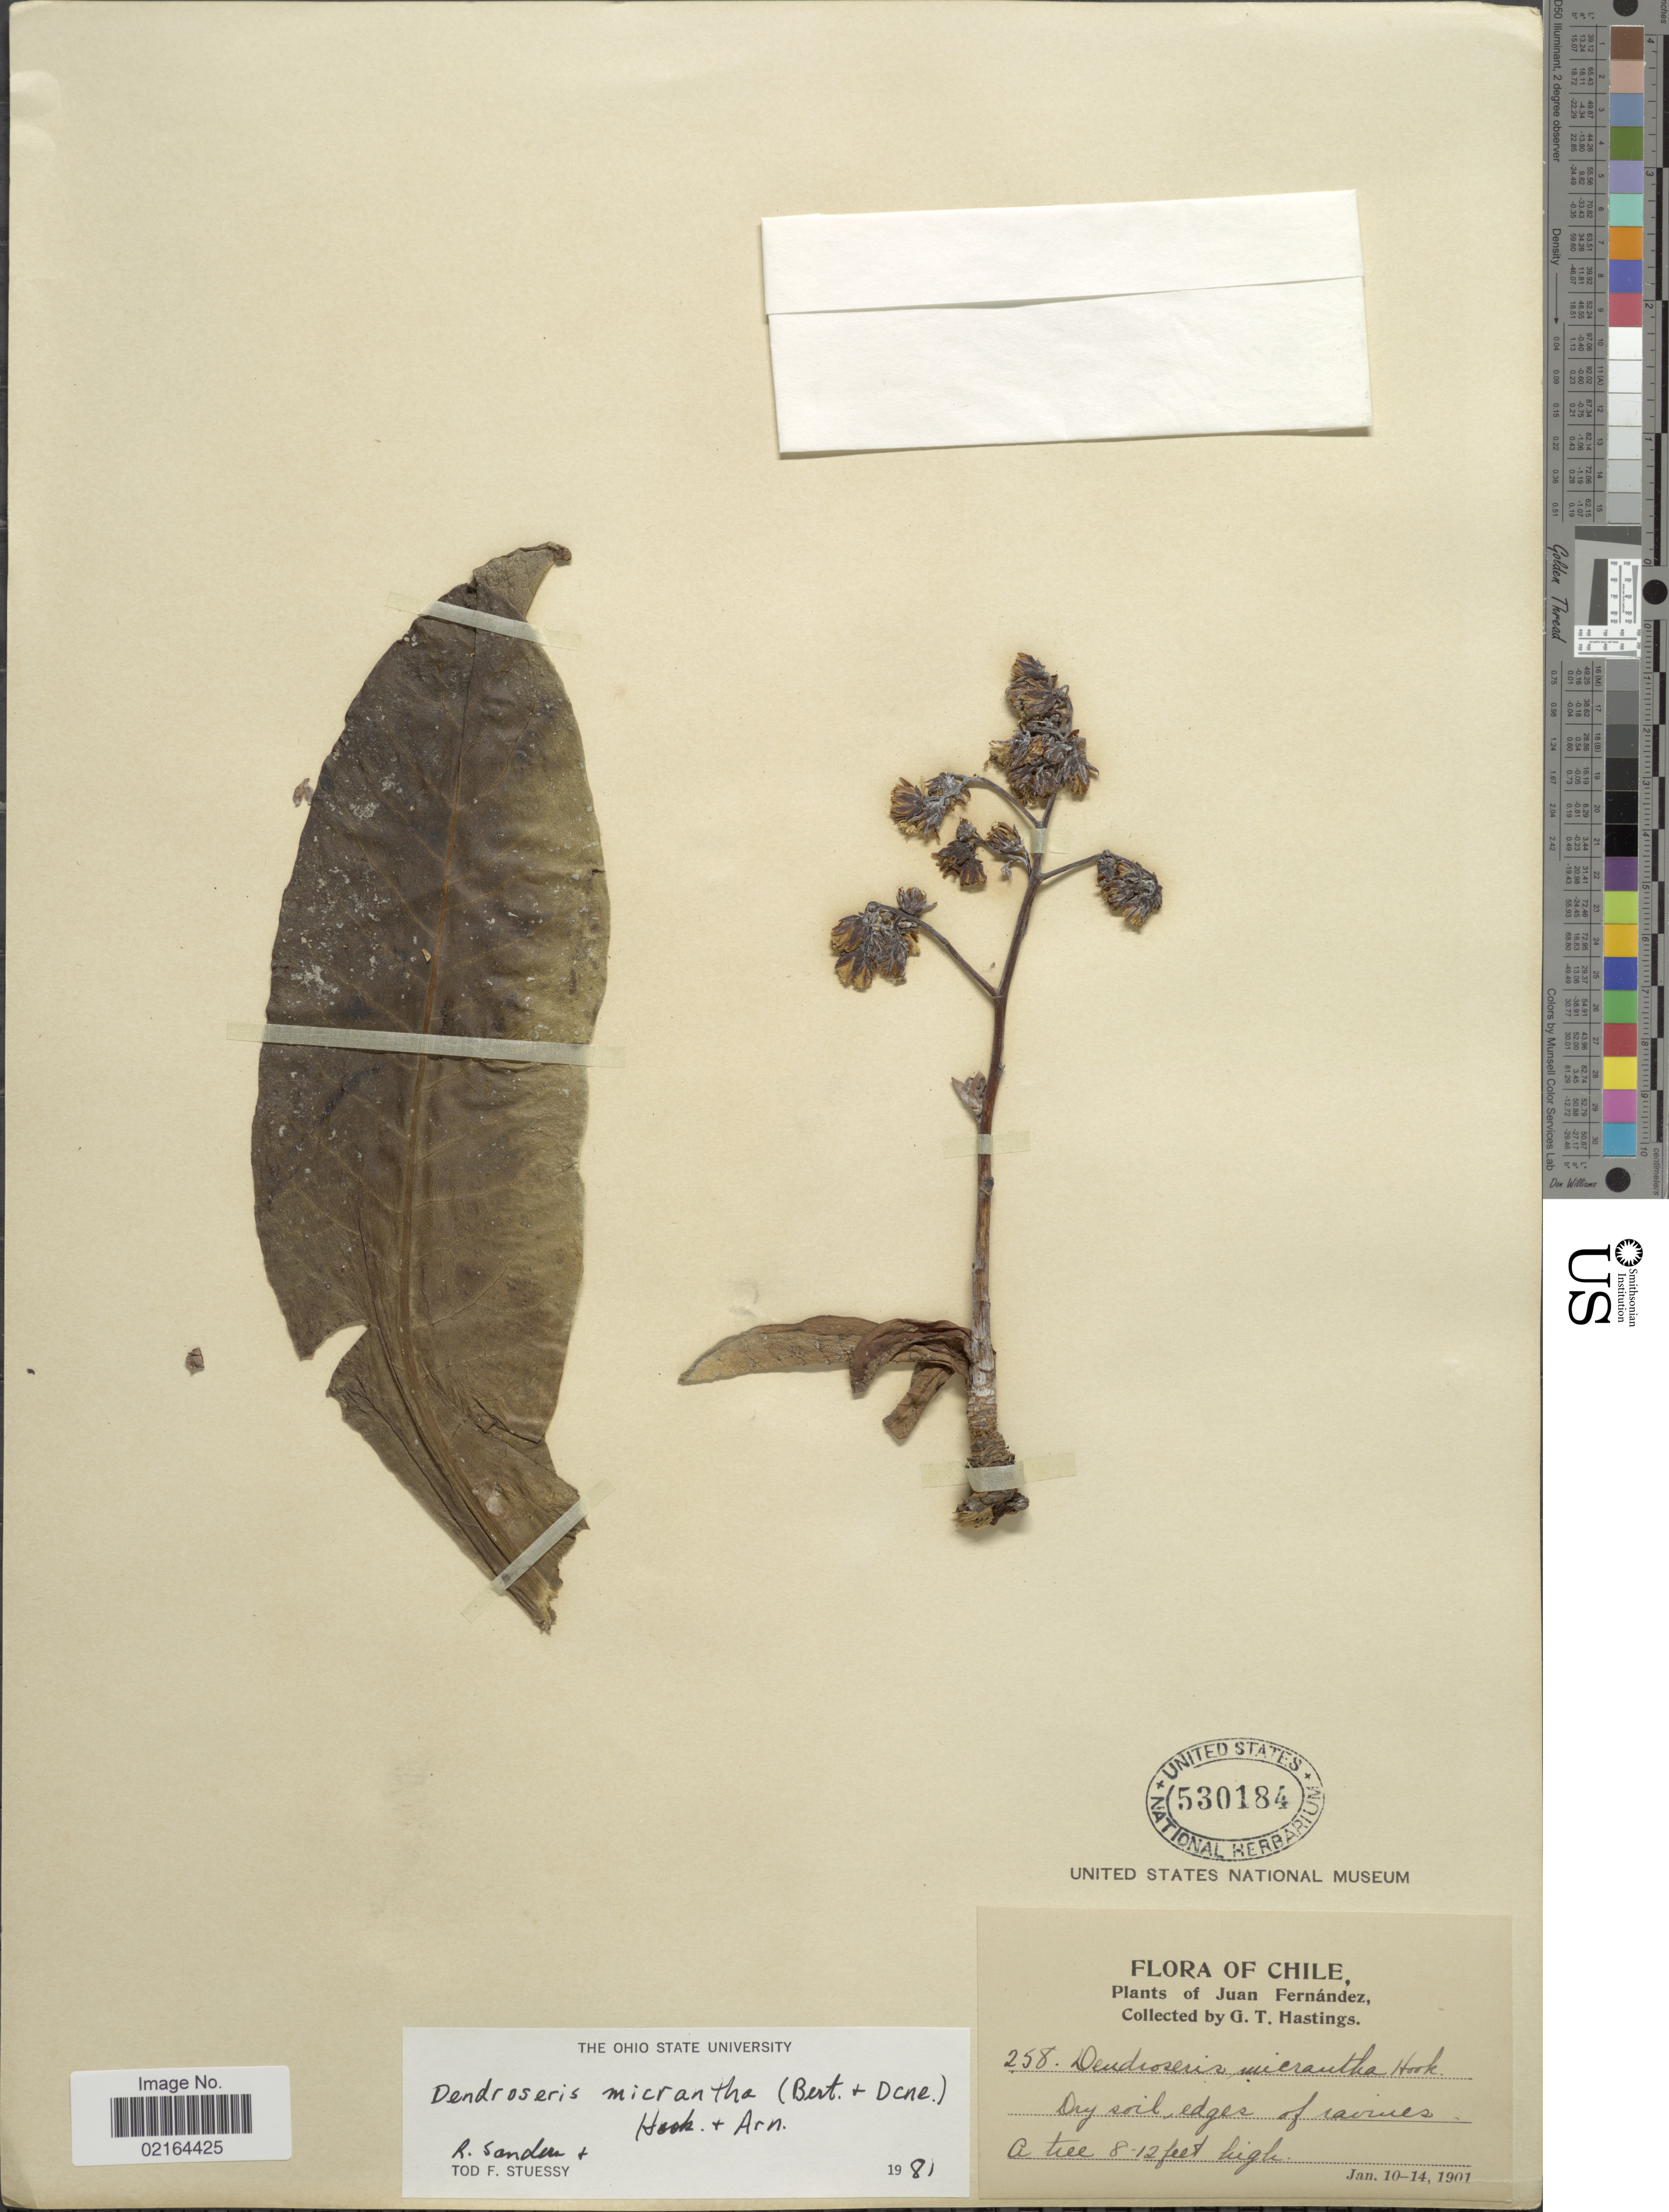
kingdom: Plantae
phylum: Tracheophyta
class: Magnoliopsida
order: Asterales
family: Asteraceae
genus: Sonchus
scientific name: Sonchus micranthus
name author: (Bertero ex Decne.) S.C. Kim & Mejías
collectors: G. Hastings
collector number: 258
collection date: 1901-01-10/1901-01-14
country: Chile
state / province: Valparaíso (V)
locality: Juan Fernandez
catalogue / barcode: US 530184